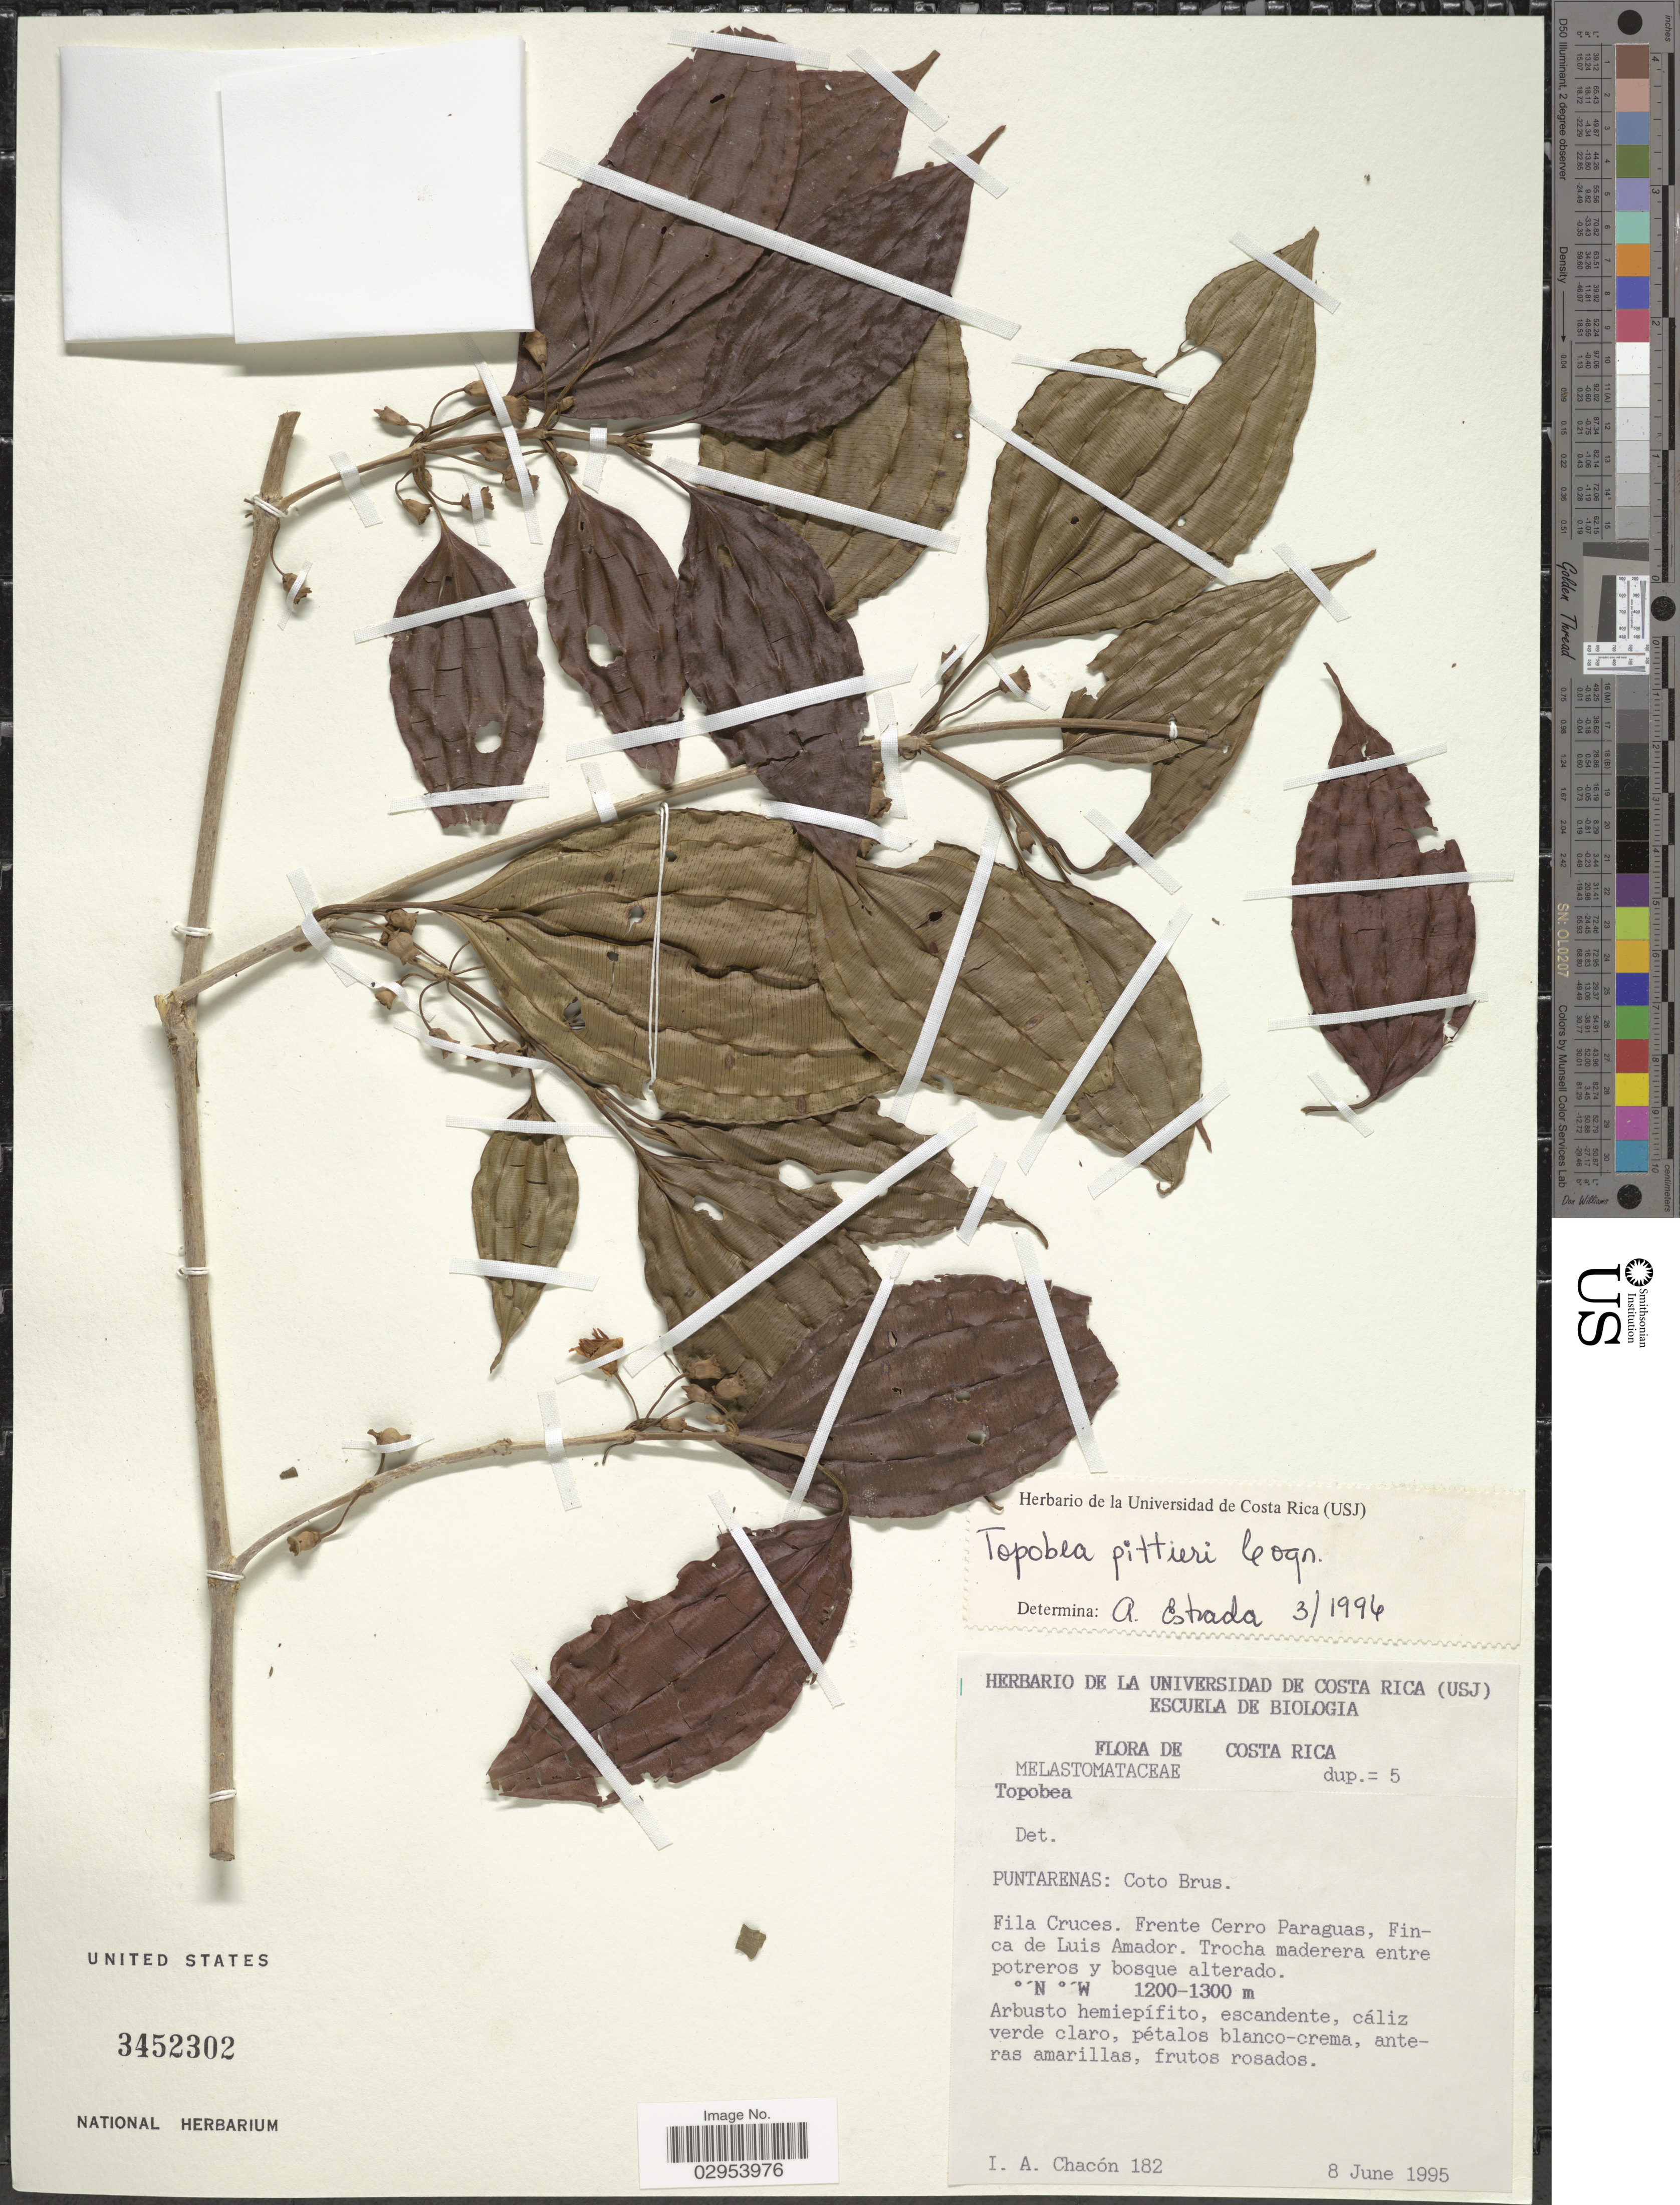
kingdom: Plantae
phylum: Tracheophyta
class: Magnoliopsida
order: Myrtales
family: Melastomataceae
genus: Topobea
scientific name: Topobea pittieri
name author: Cogn.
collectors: I. Chacón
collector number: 182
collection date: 1995-06-08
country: Costa Rica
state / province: Puntarenas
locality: Coto Brus. Fila Cruces. Frento Cerro Paraguas, Finca de Luis Amador. Trocha maderera entre potreros y bosque alterado.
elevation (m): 1200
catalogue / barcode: US 3452302